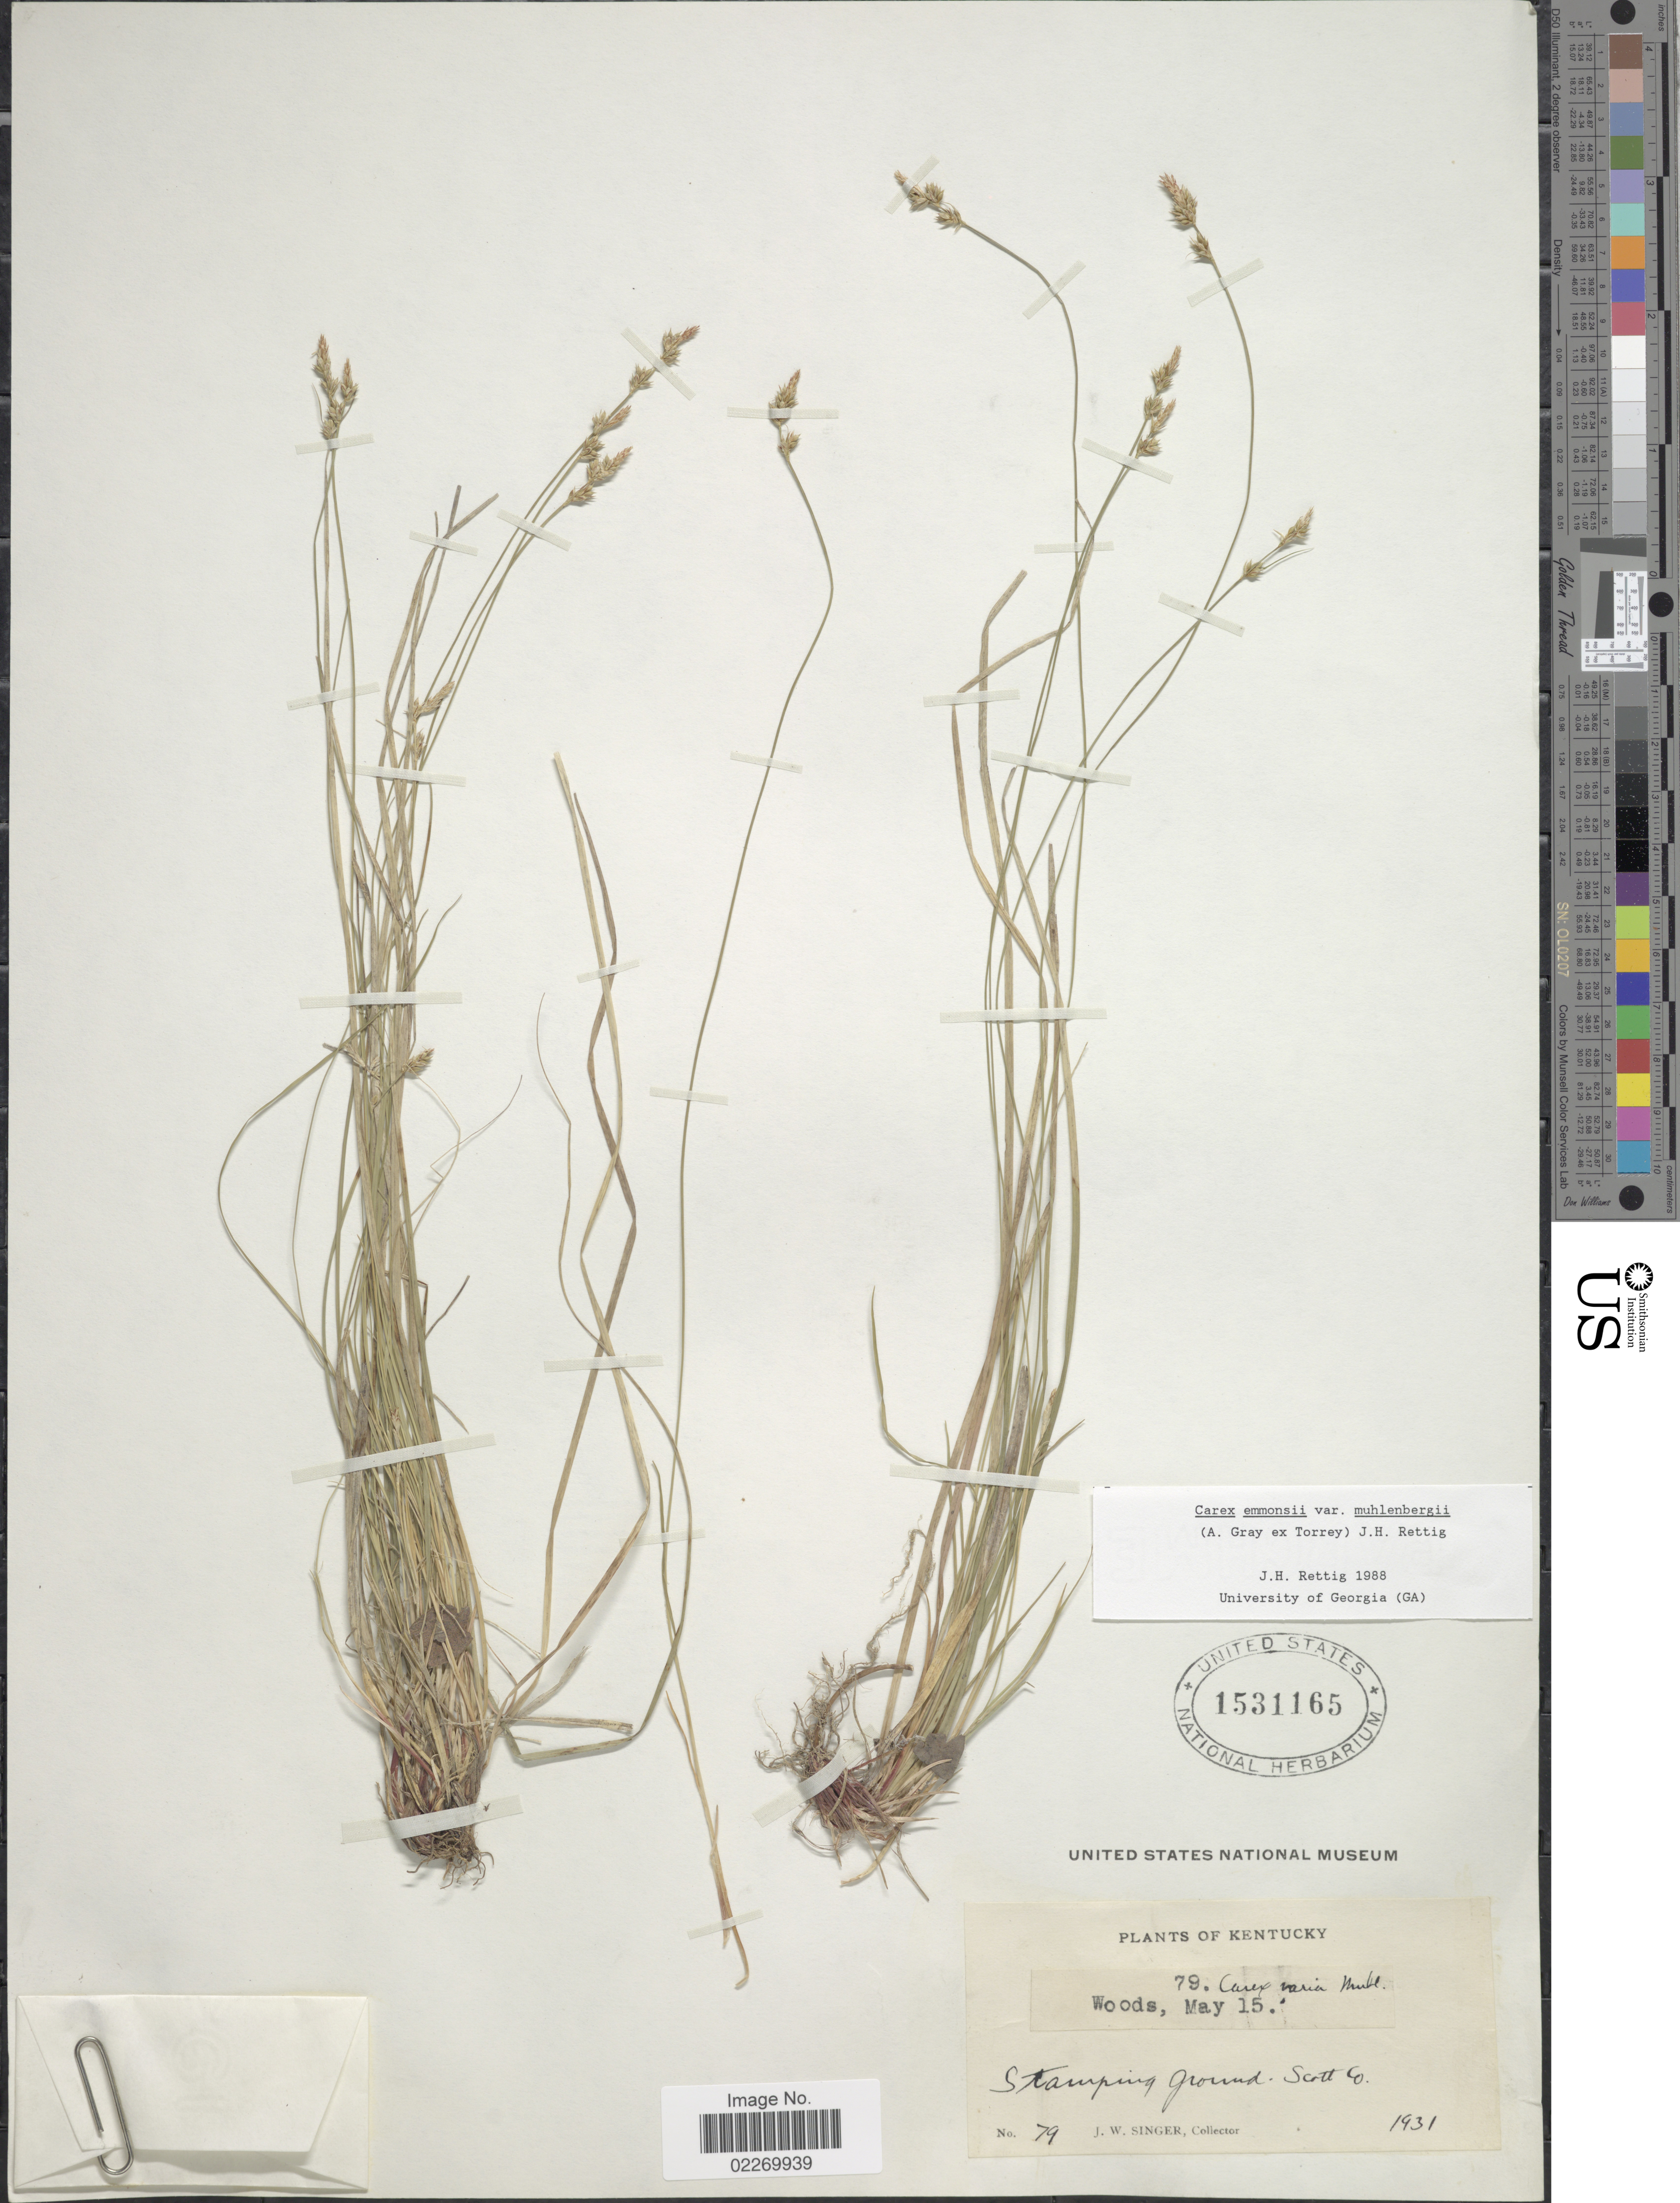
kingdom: Plantae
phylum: Tracheophyta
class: Liliopsida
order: Poales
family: Cyperaceae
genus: Carex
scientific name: Carex albicans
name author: Willd. ex Spreng.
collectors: J. EW. Singer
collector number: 79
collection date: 1931-05-15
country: United States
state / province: Kentucky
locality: Stamping ground, Scott Co.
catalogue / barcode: US 1531165